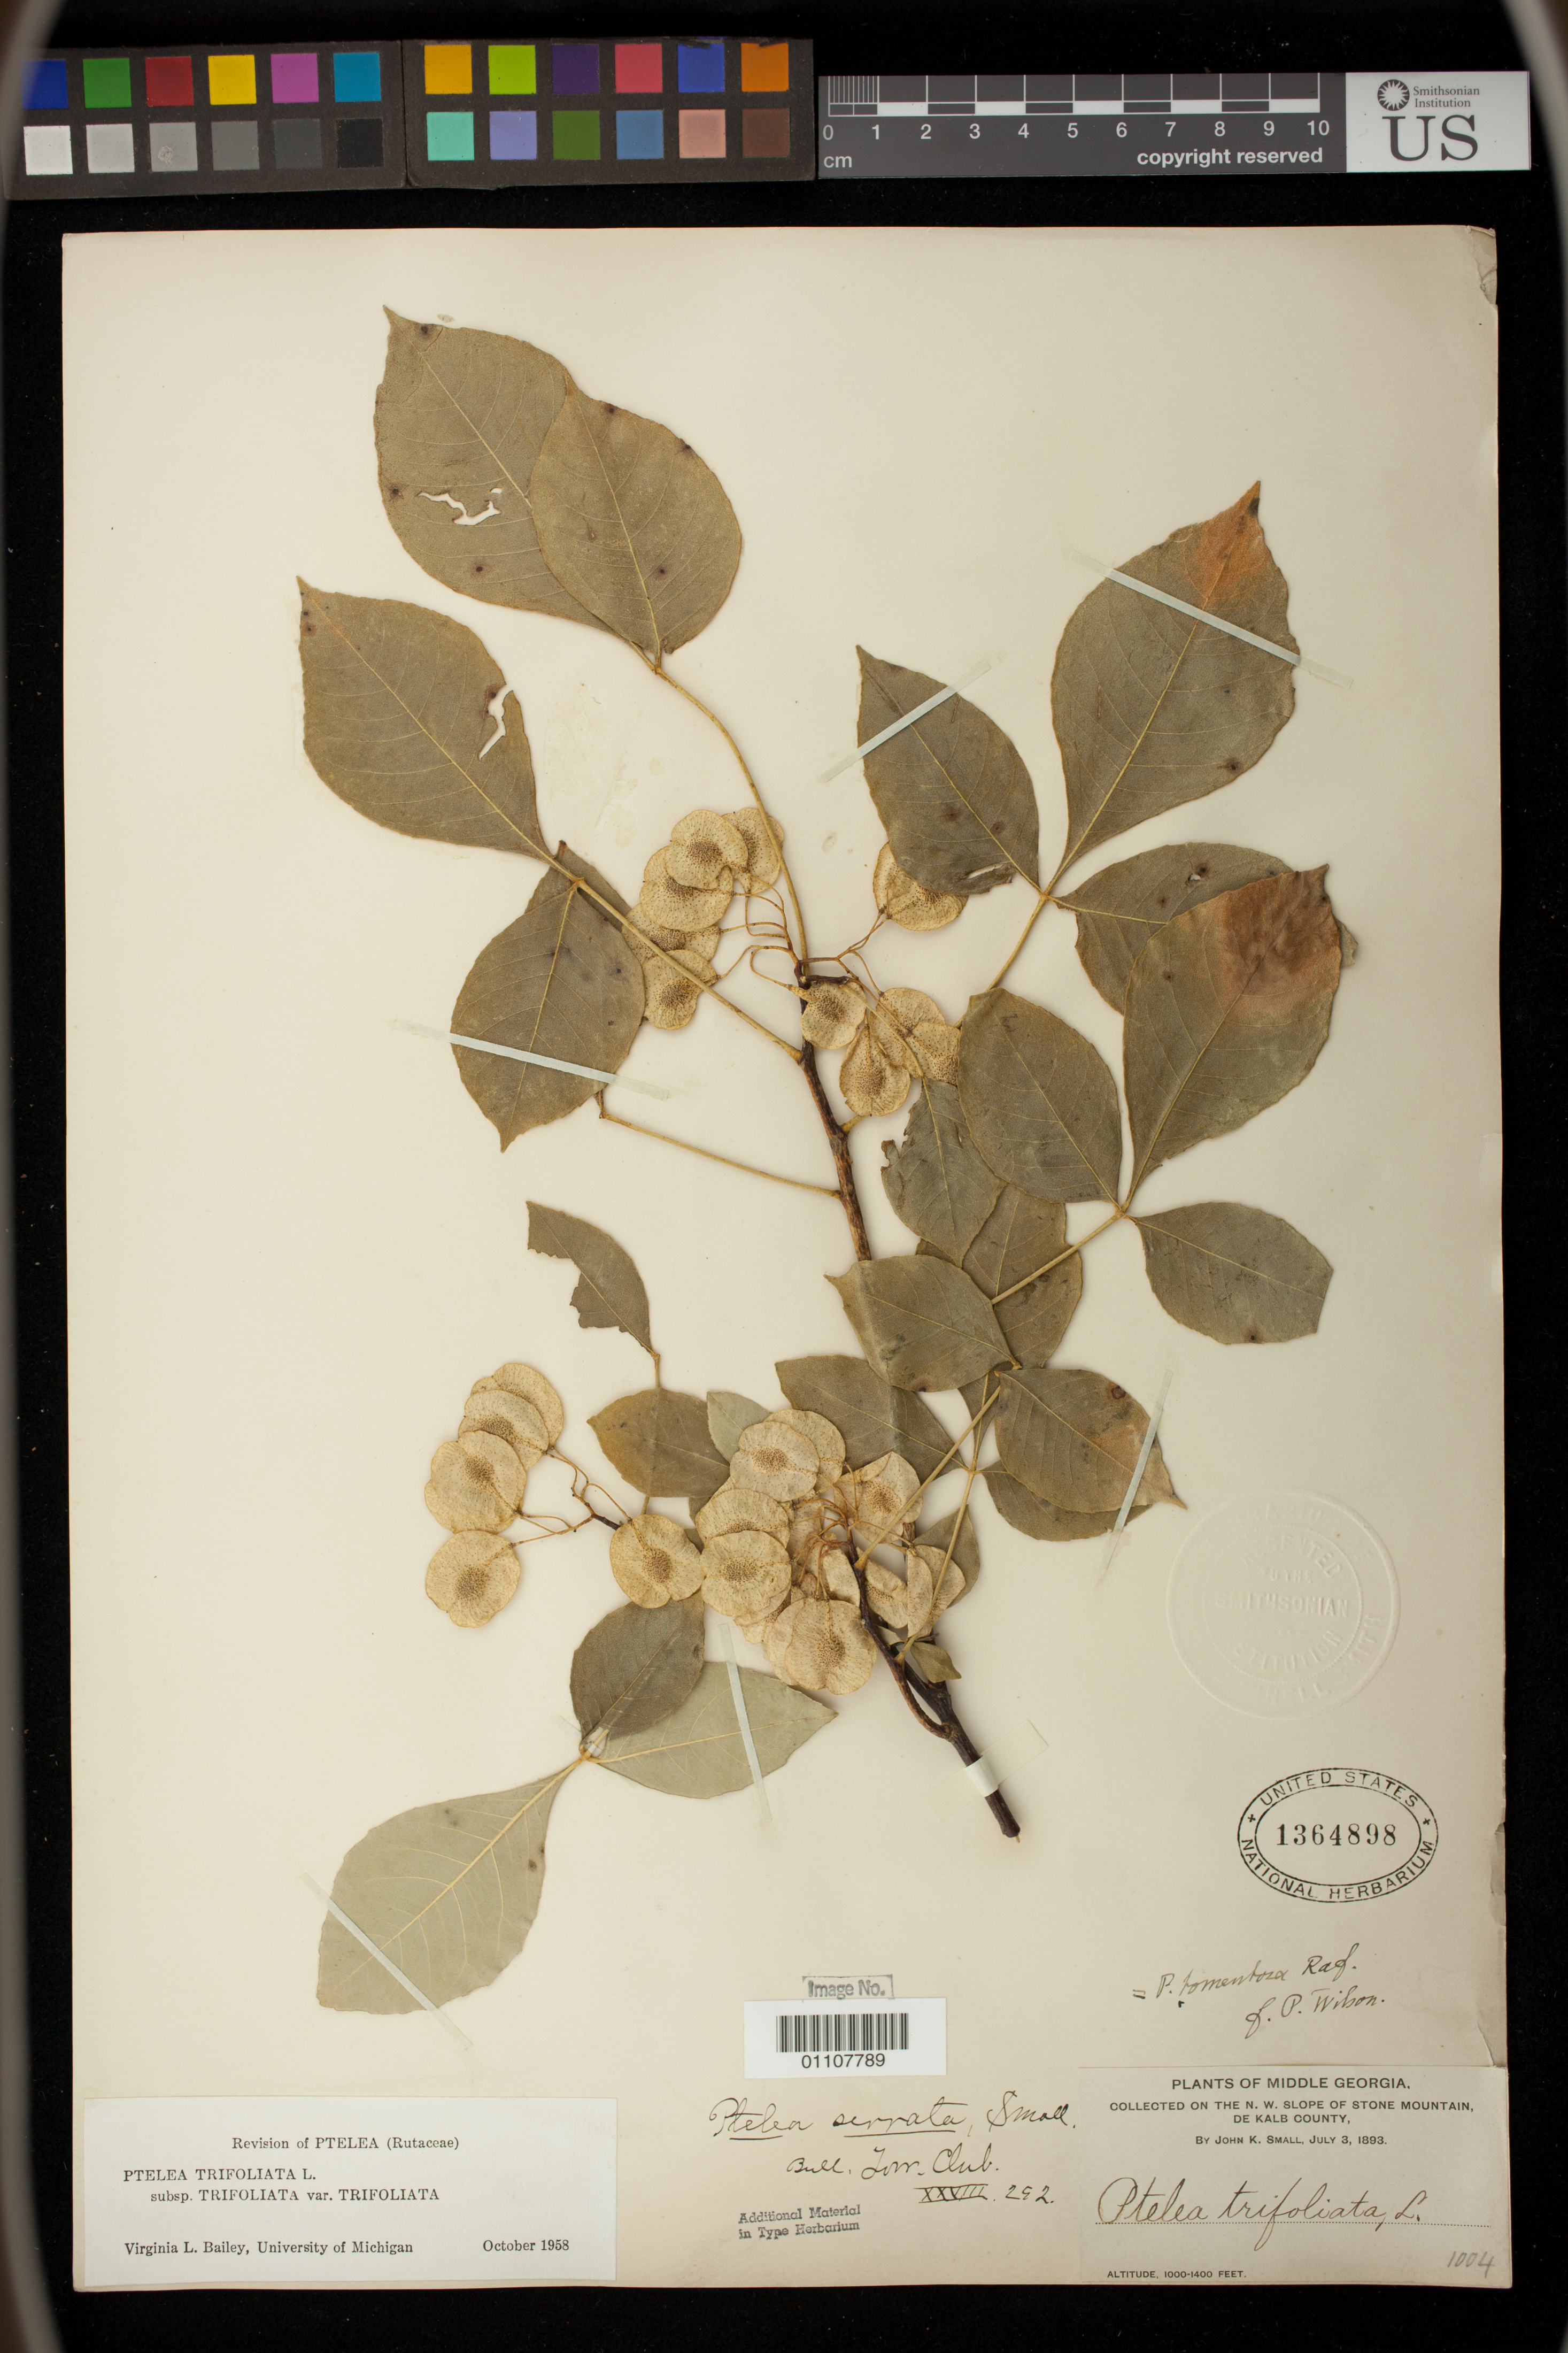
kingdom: Plantae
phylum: Tracheophyta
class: Magnoliopsida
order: Sapindales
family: Rutaceae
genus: Ptelea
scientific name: Ptelea serrata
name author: Small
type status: Isotype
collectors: J. K. Small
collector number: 1004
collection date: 1893-07-03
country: United States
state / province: Georgia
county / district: De Kalb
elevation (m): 305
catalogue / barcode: US 1364898